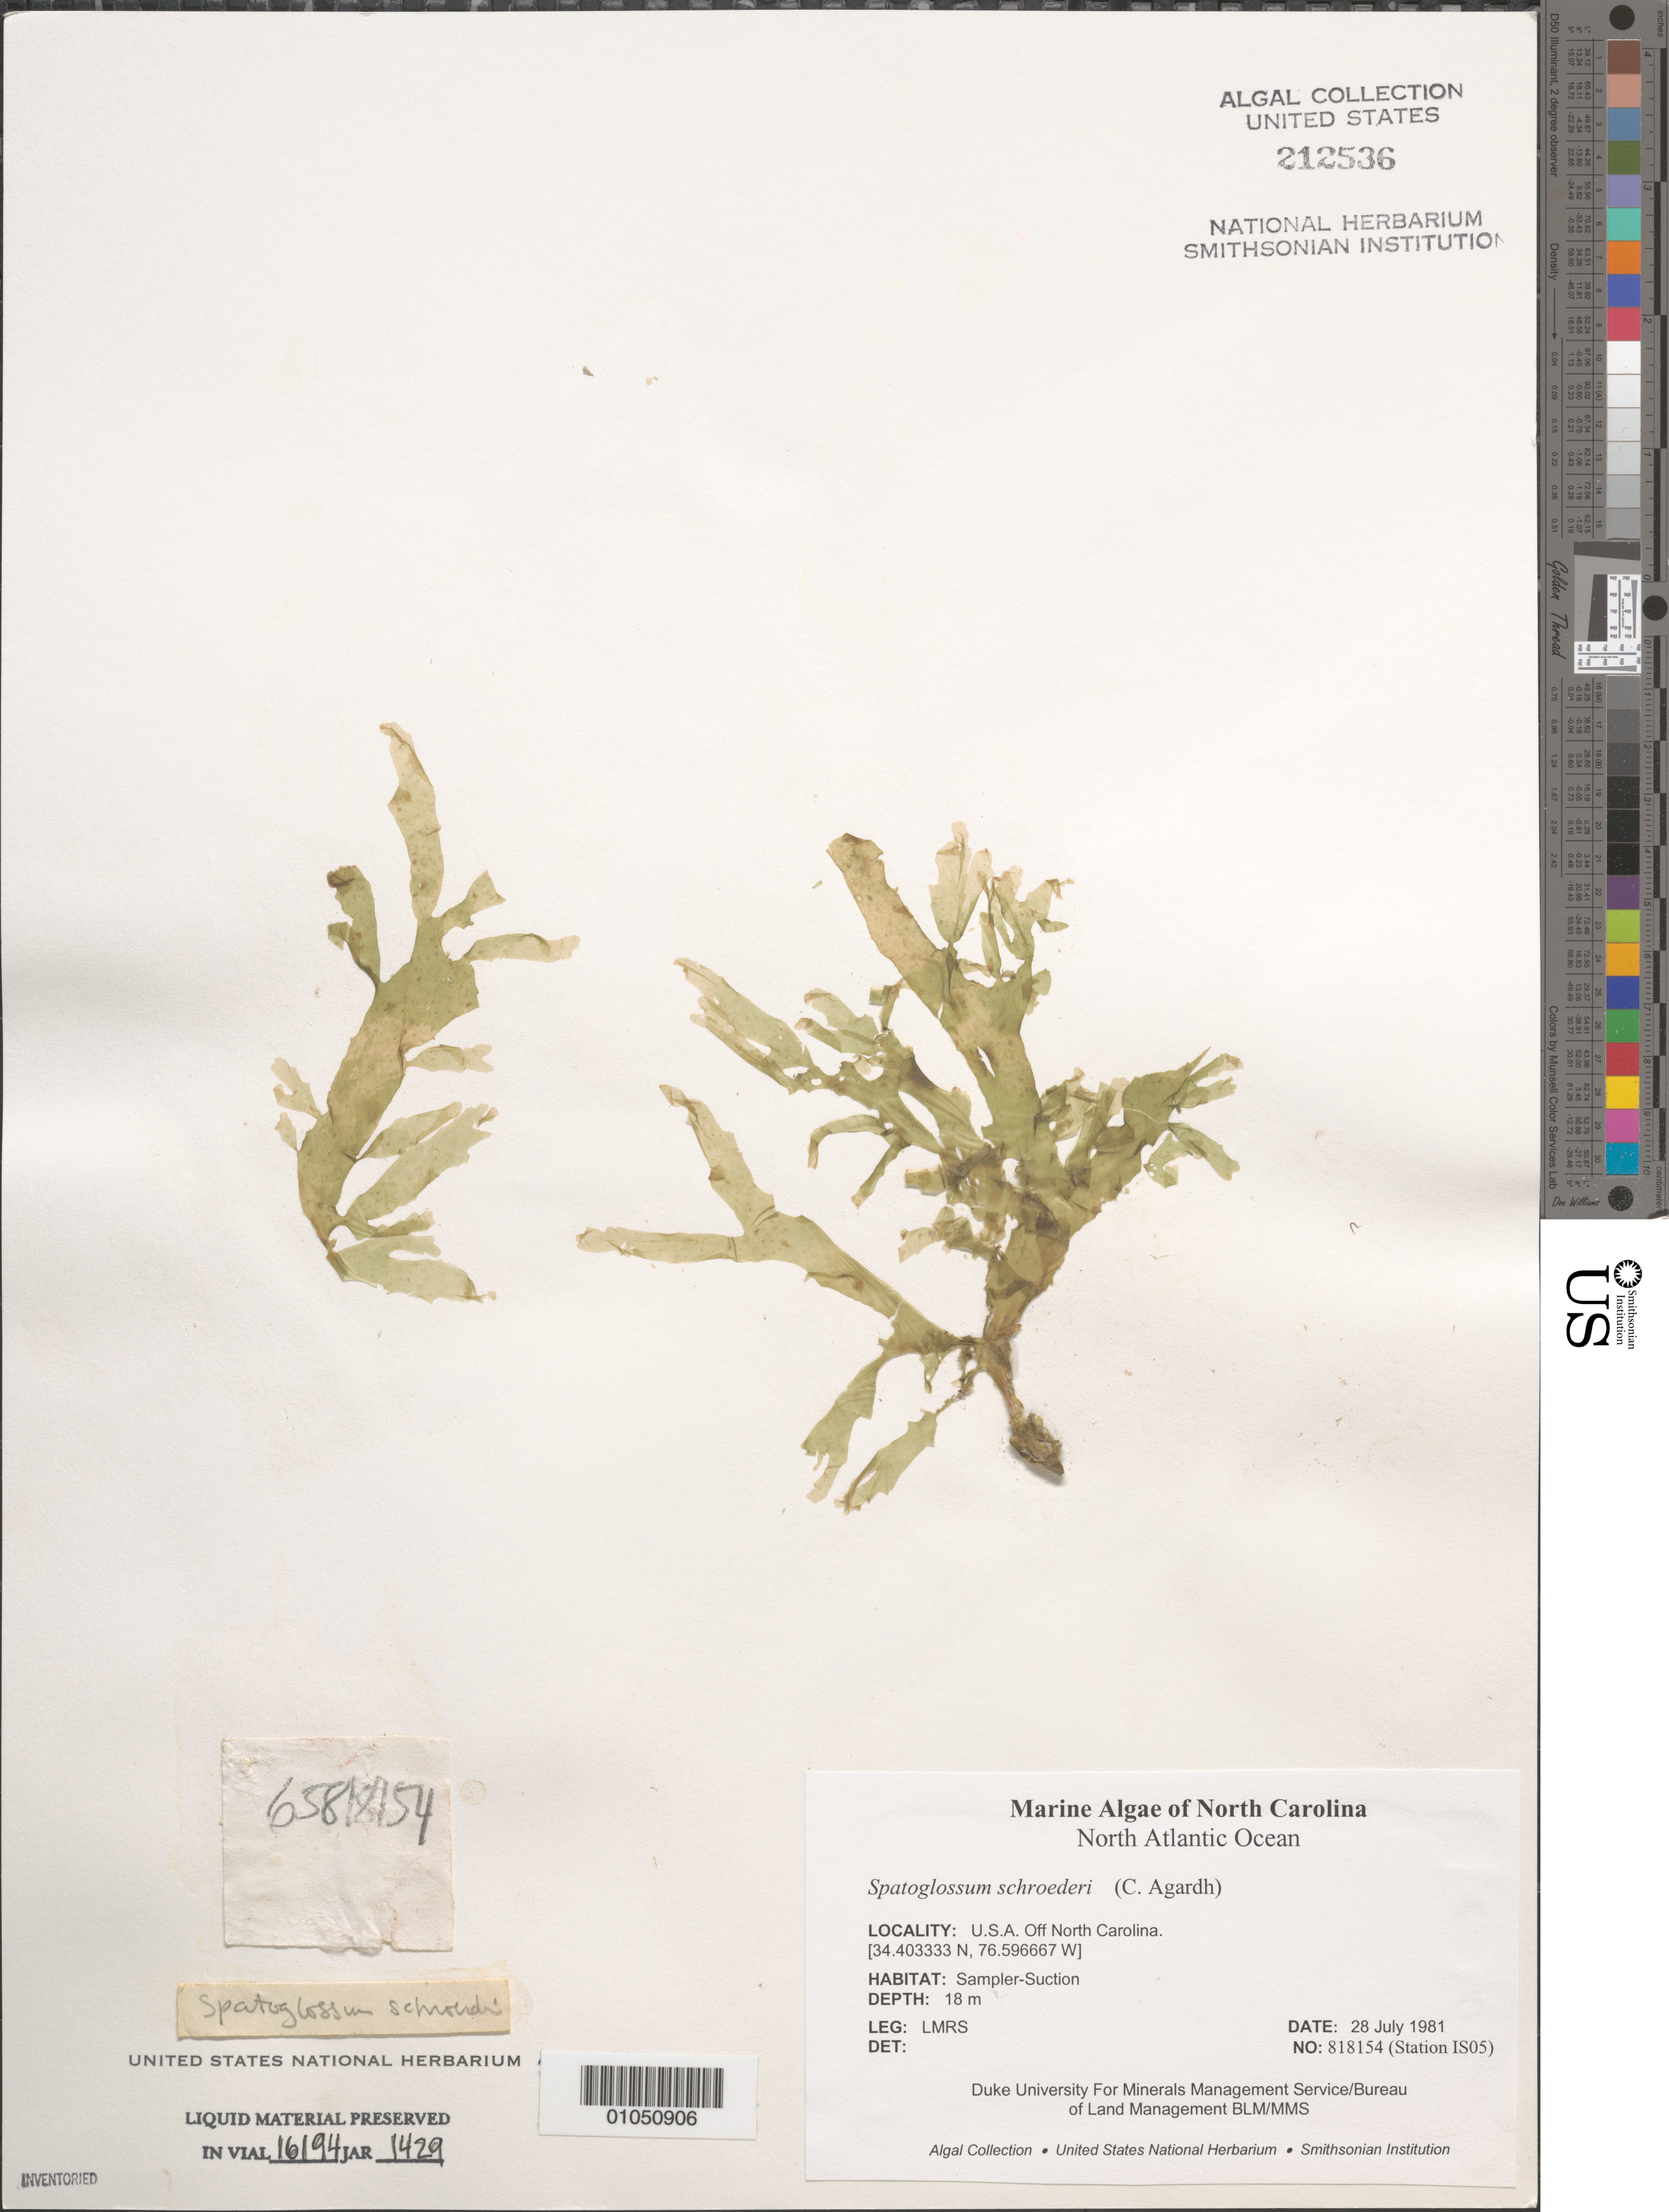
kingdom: Chromista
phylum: Ochrophyta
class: Phaeophyceae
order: Dictyotales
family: Dictyotaceae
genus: Spatoglossum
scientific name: Spatoglossum schroederi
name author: (C. Agardh) Kütz.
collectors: LMRS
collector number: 818154 (Station IS05)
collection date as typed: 28 Jul 1981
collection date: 1981-07-28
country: United States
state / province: North Carolina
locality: North Atlantic Ocean off North Carolina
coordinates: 34.403333 N, 76.596667 W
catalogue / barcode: US 212536